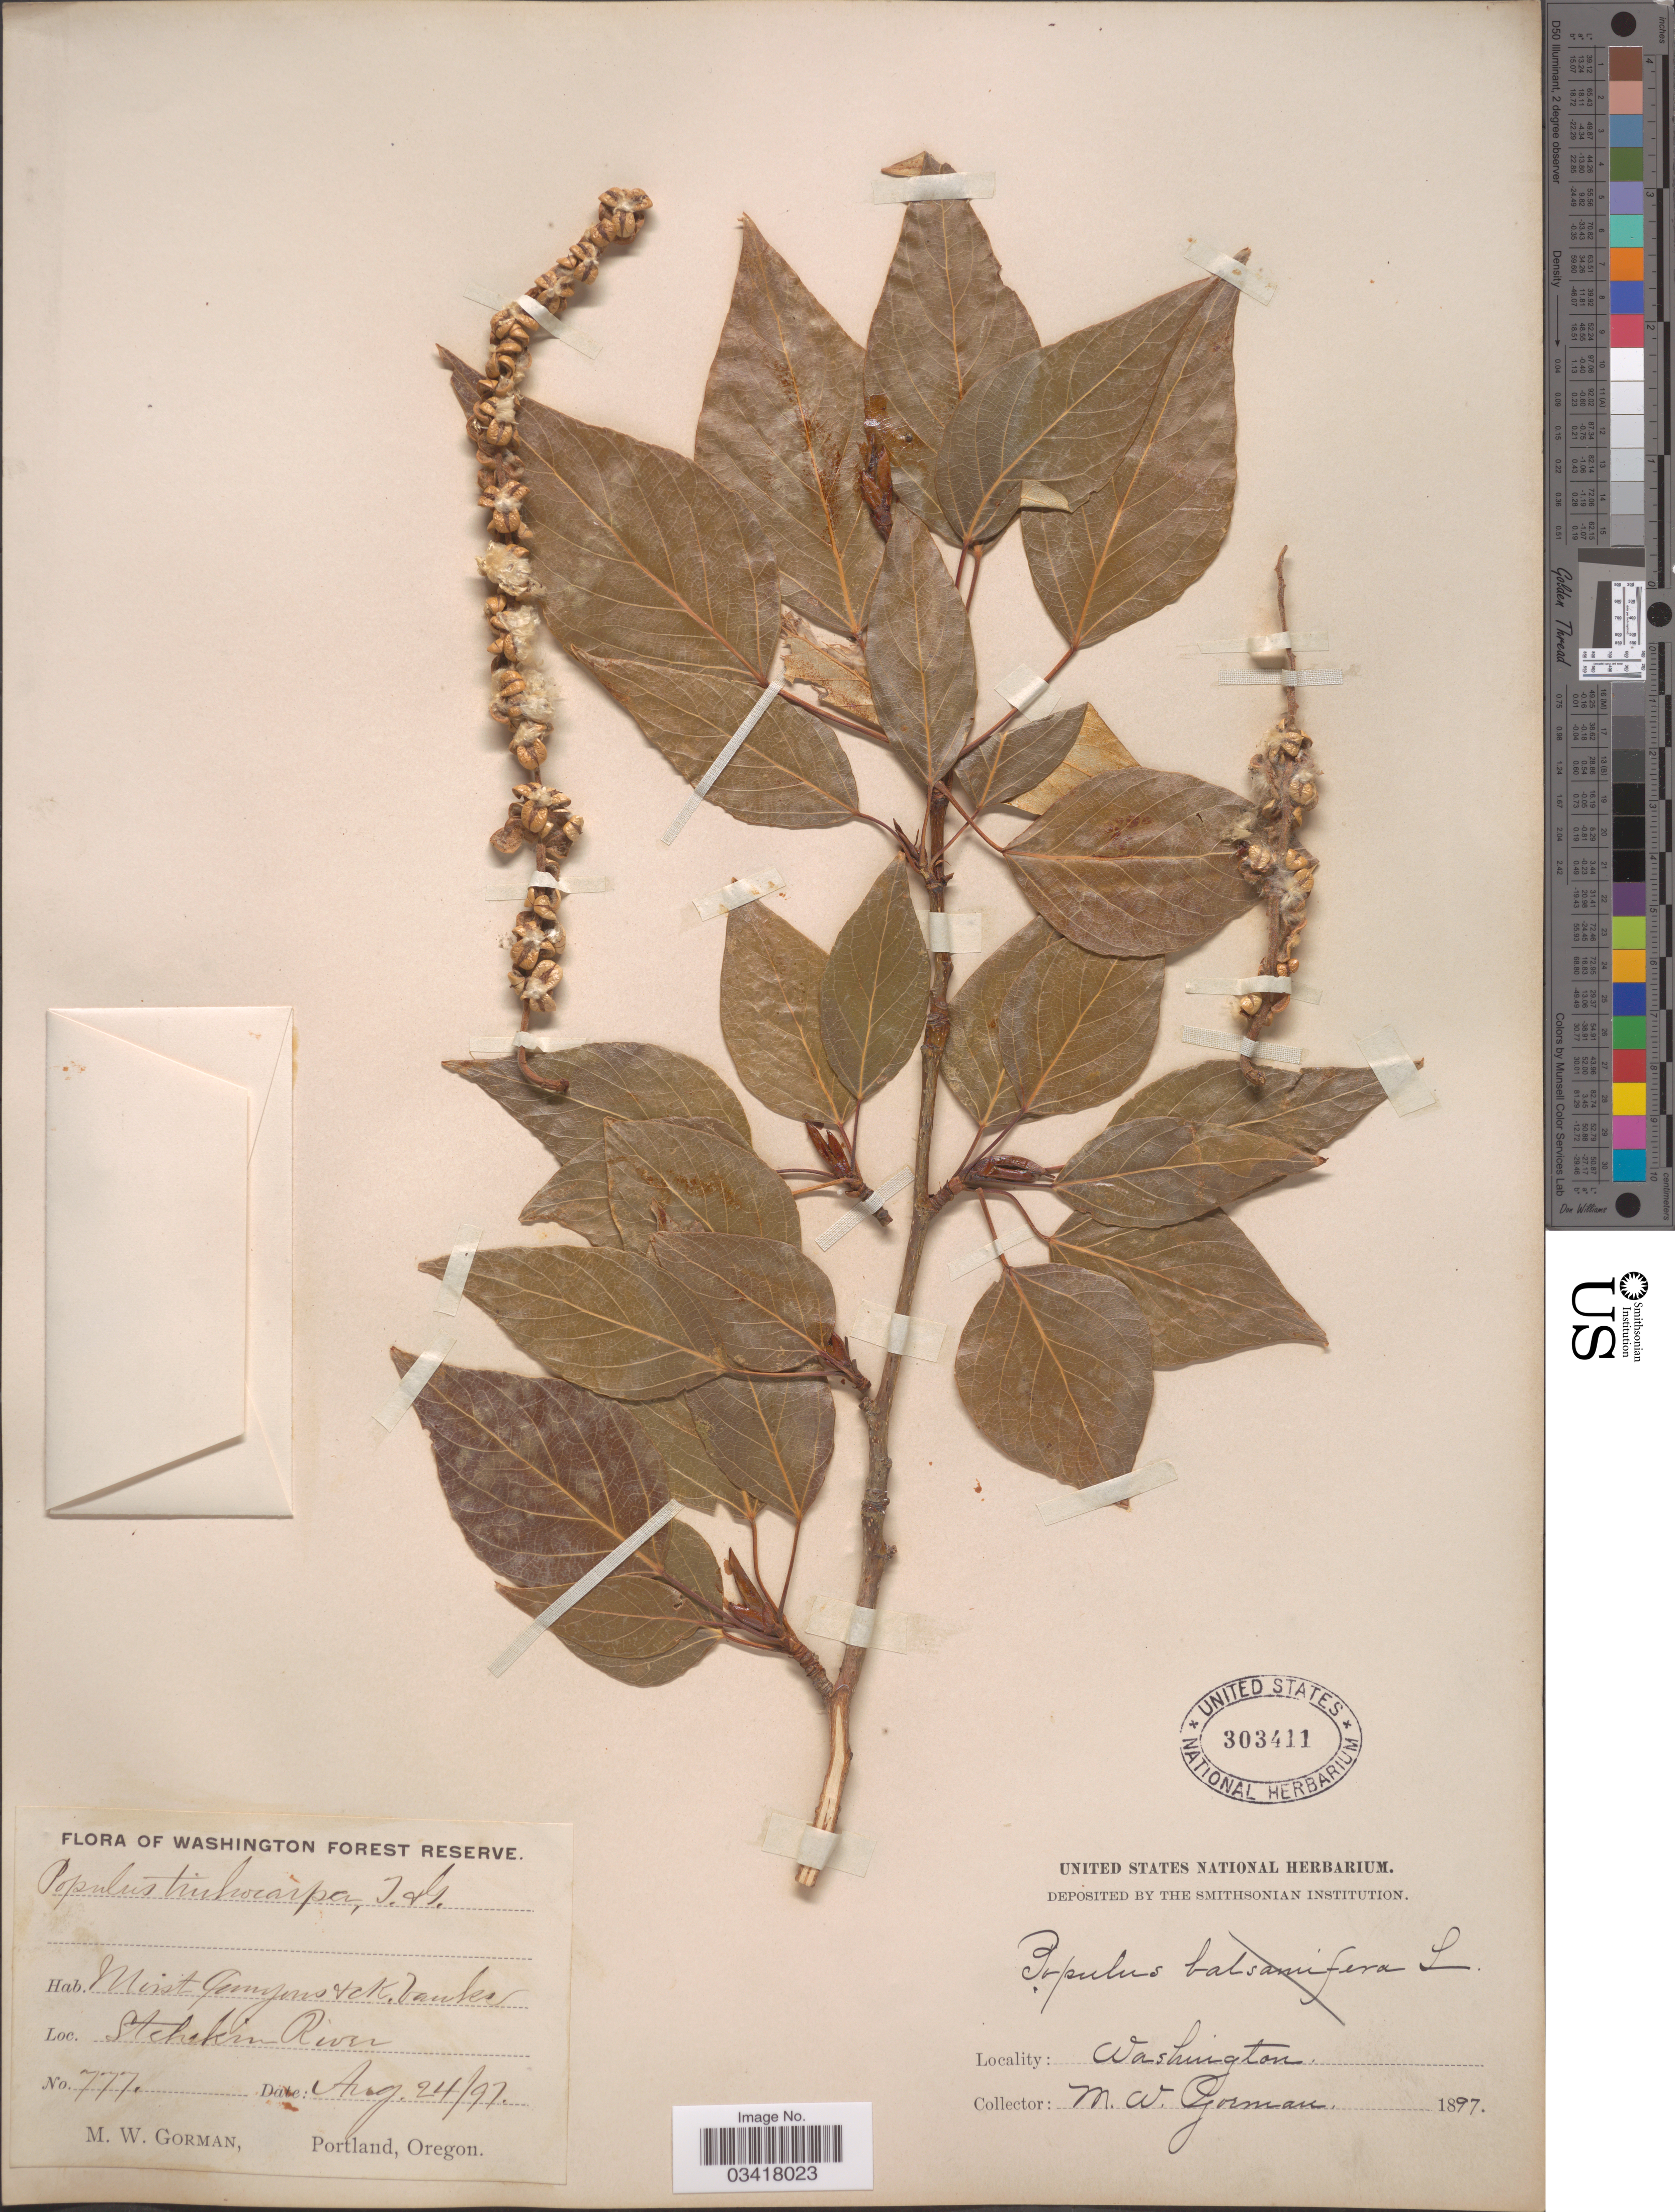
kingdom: Plantae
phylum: Tracheophyta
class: Magnoliopsida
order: Malpighiales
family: Salicaceae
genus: Populus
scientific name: Populus trichocarpa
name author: Torr. & A. Gray ex W. Hook.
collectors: M. W. Gorman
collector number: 777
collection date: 1897-08-24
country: United States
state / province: Washington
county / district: Chelan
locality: Washington Forest Reserve. Stehekin River.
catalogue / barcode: US 303411